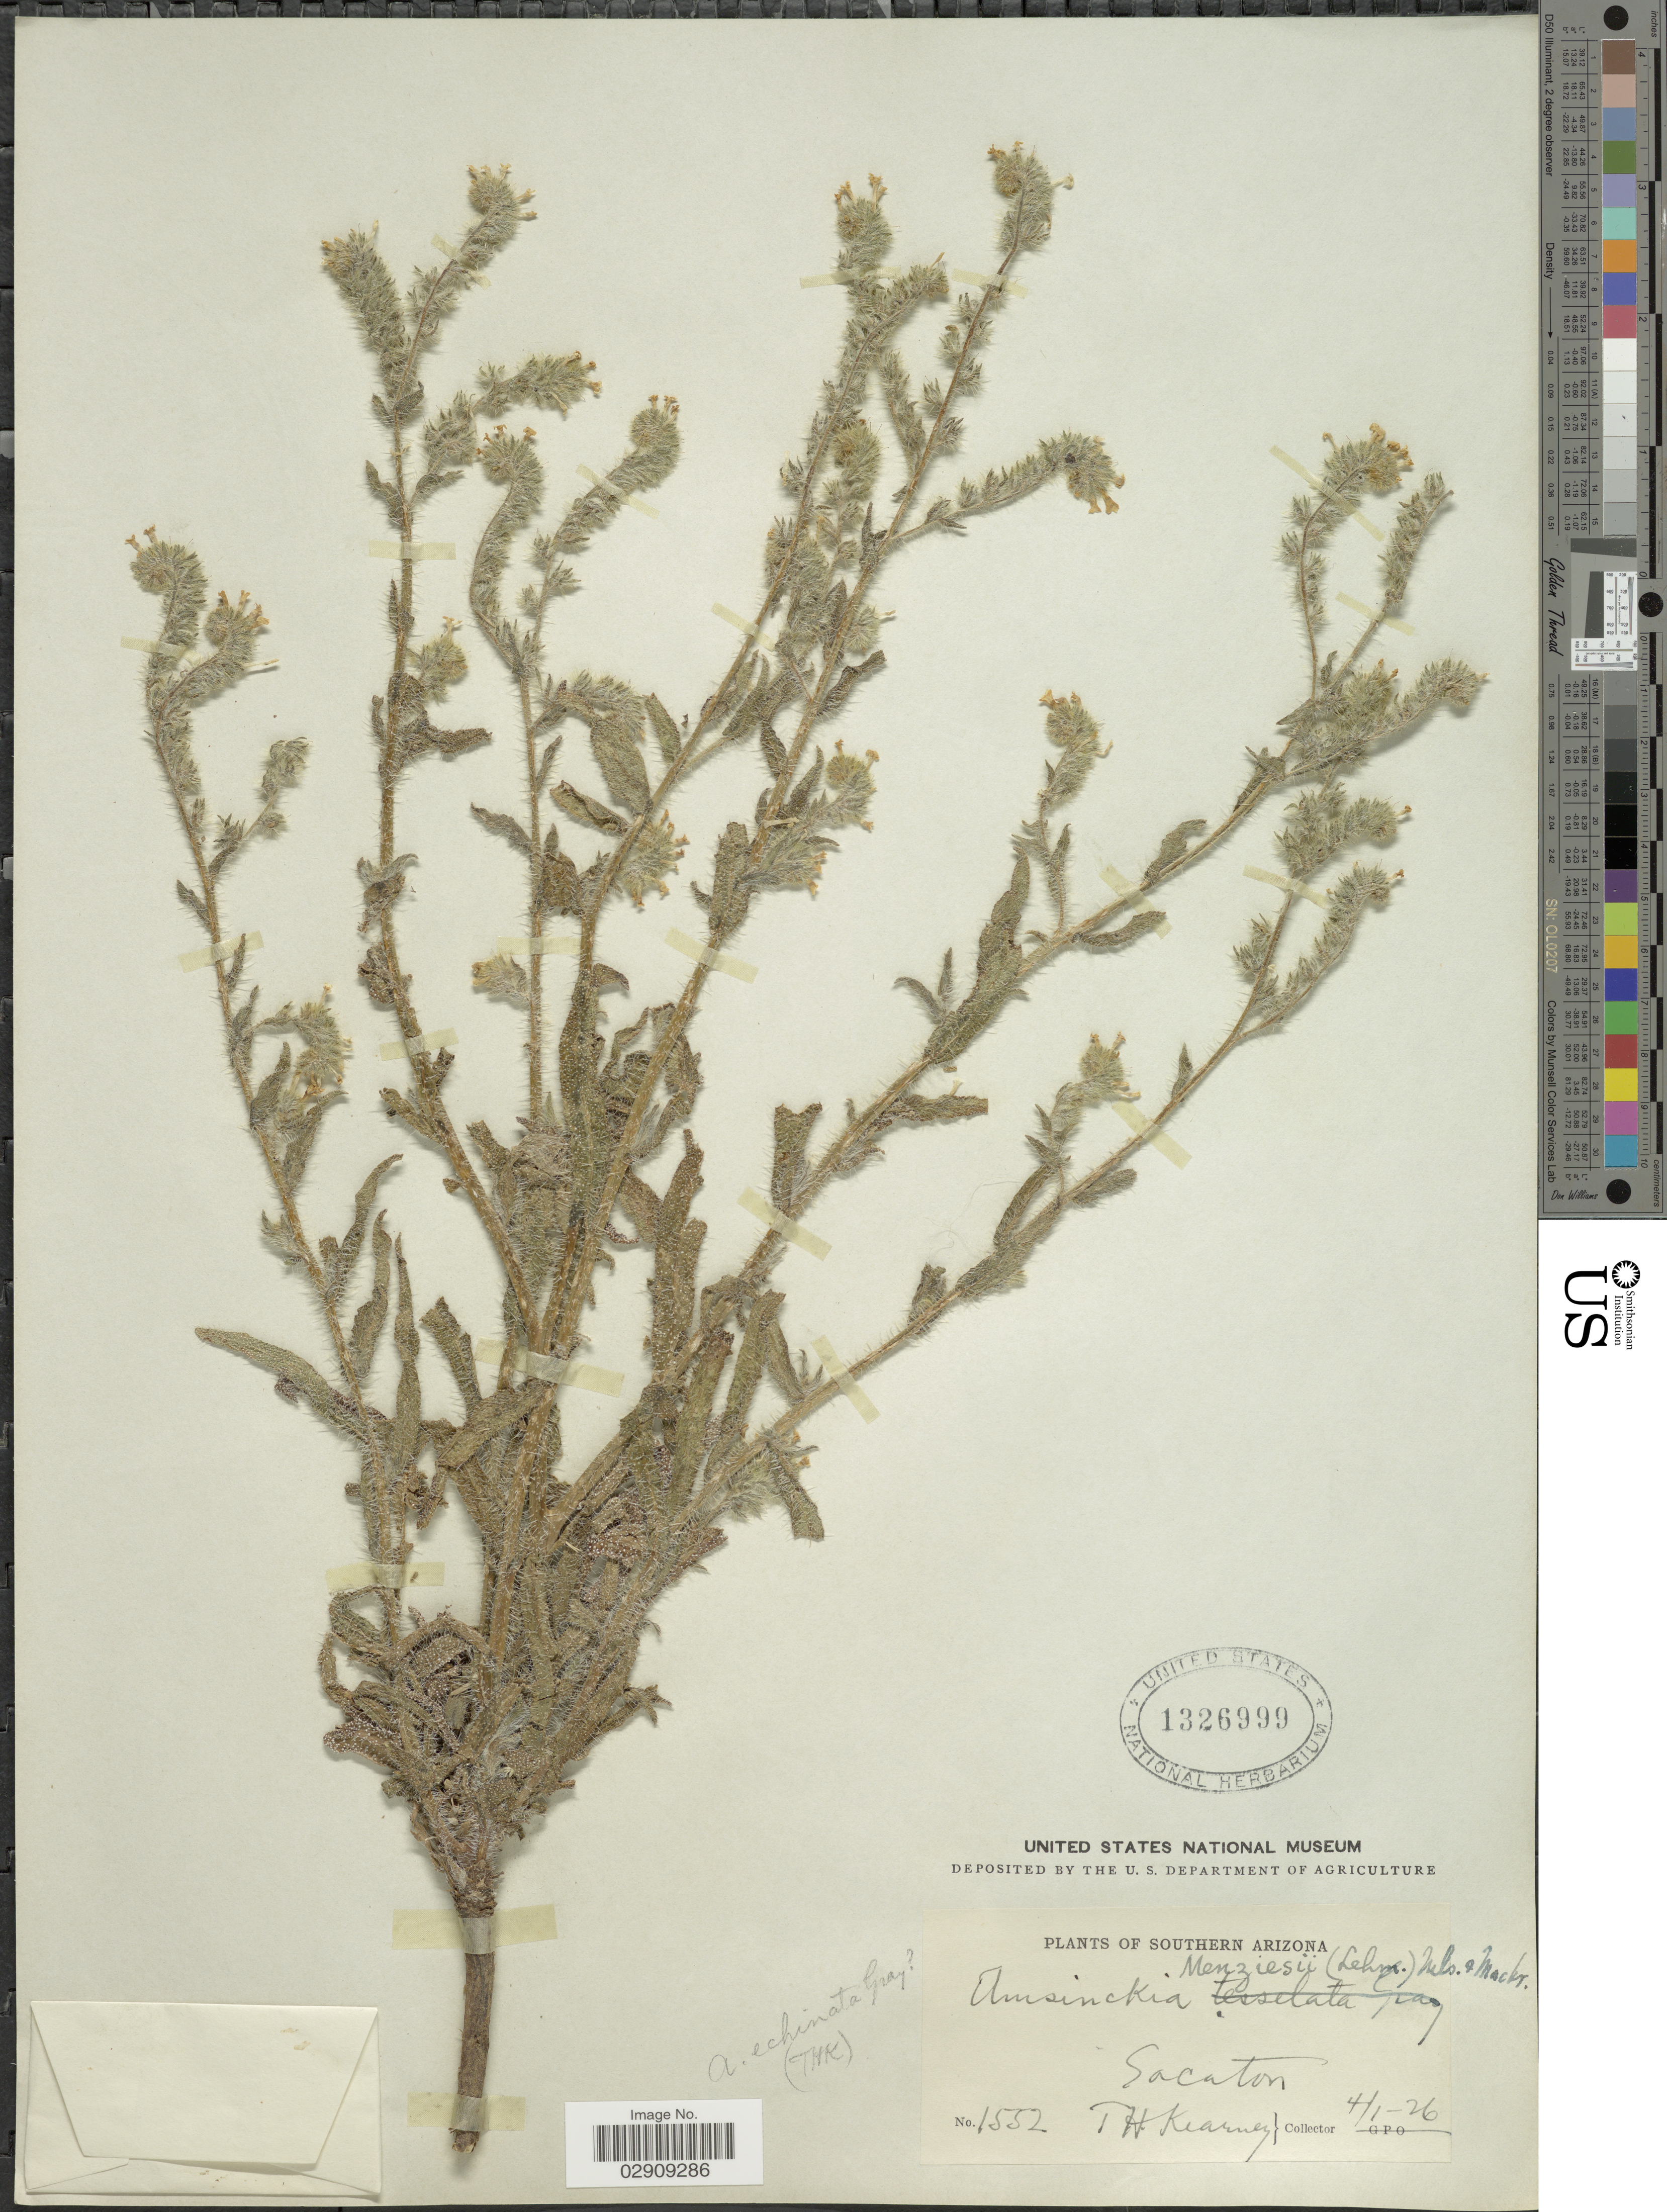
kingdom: Plantae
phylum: Tracheophyta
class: Magnoliopsida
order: Boraginales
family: Boraginaceae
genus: Amsinckia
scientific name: Amsinckia menziesii var. intermedia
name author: (Fisch. & C.A. Mey.) Ganders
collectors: T. H. Kearney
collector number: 1552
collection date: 1926-04-01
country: United States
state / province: Arizona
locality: Southern Arizona. Sacaton.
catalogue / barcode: US 1326999